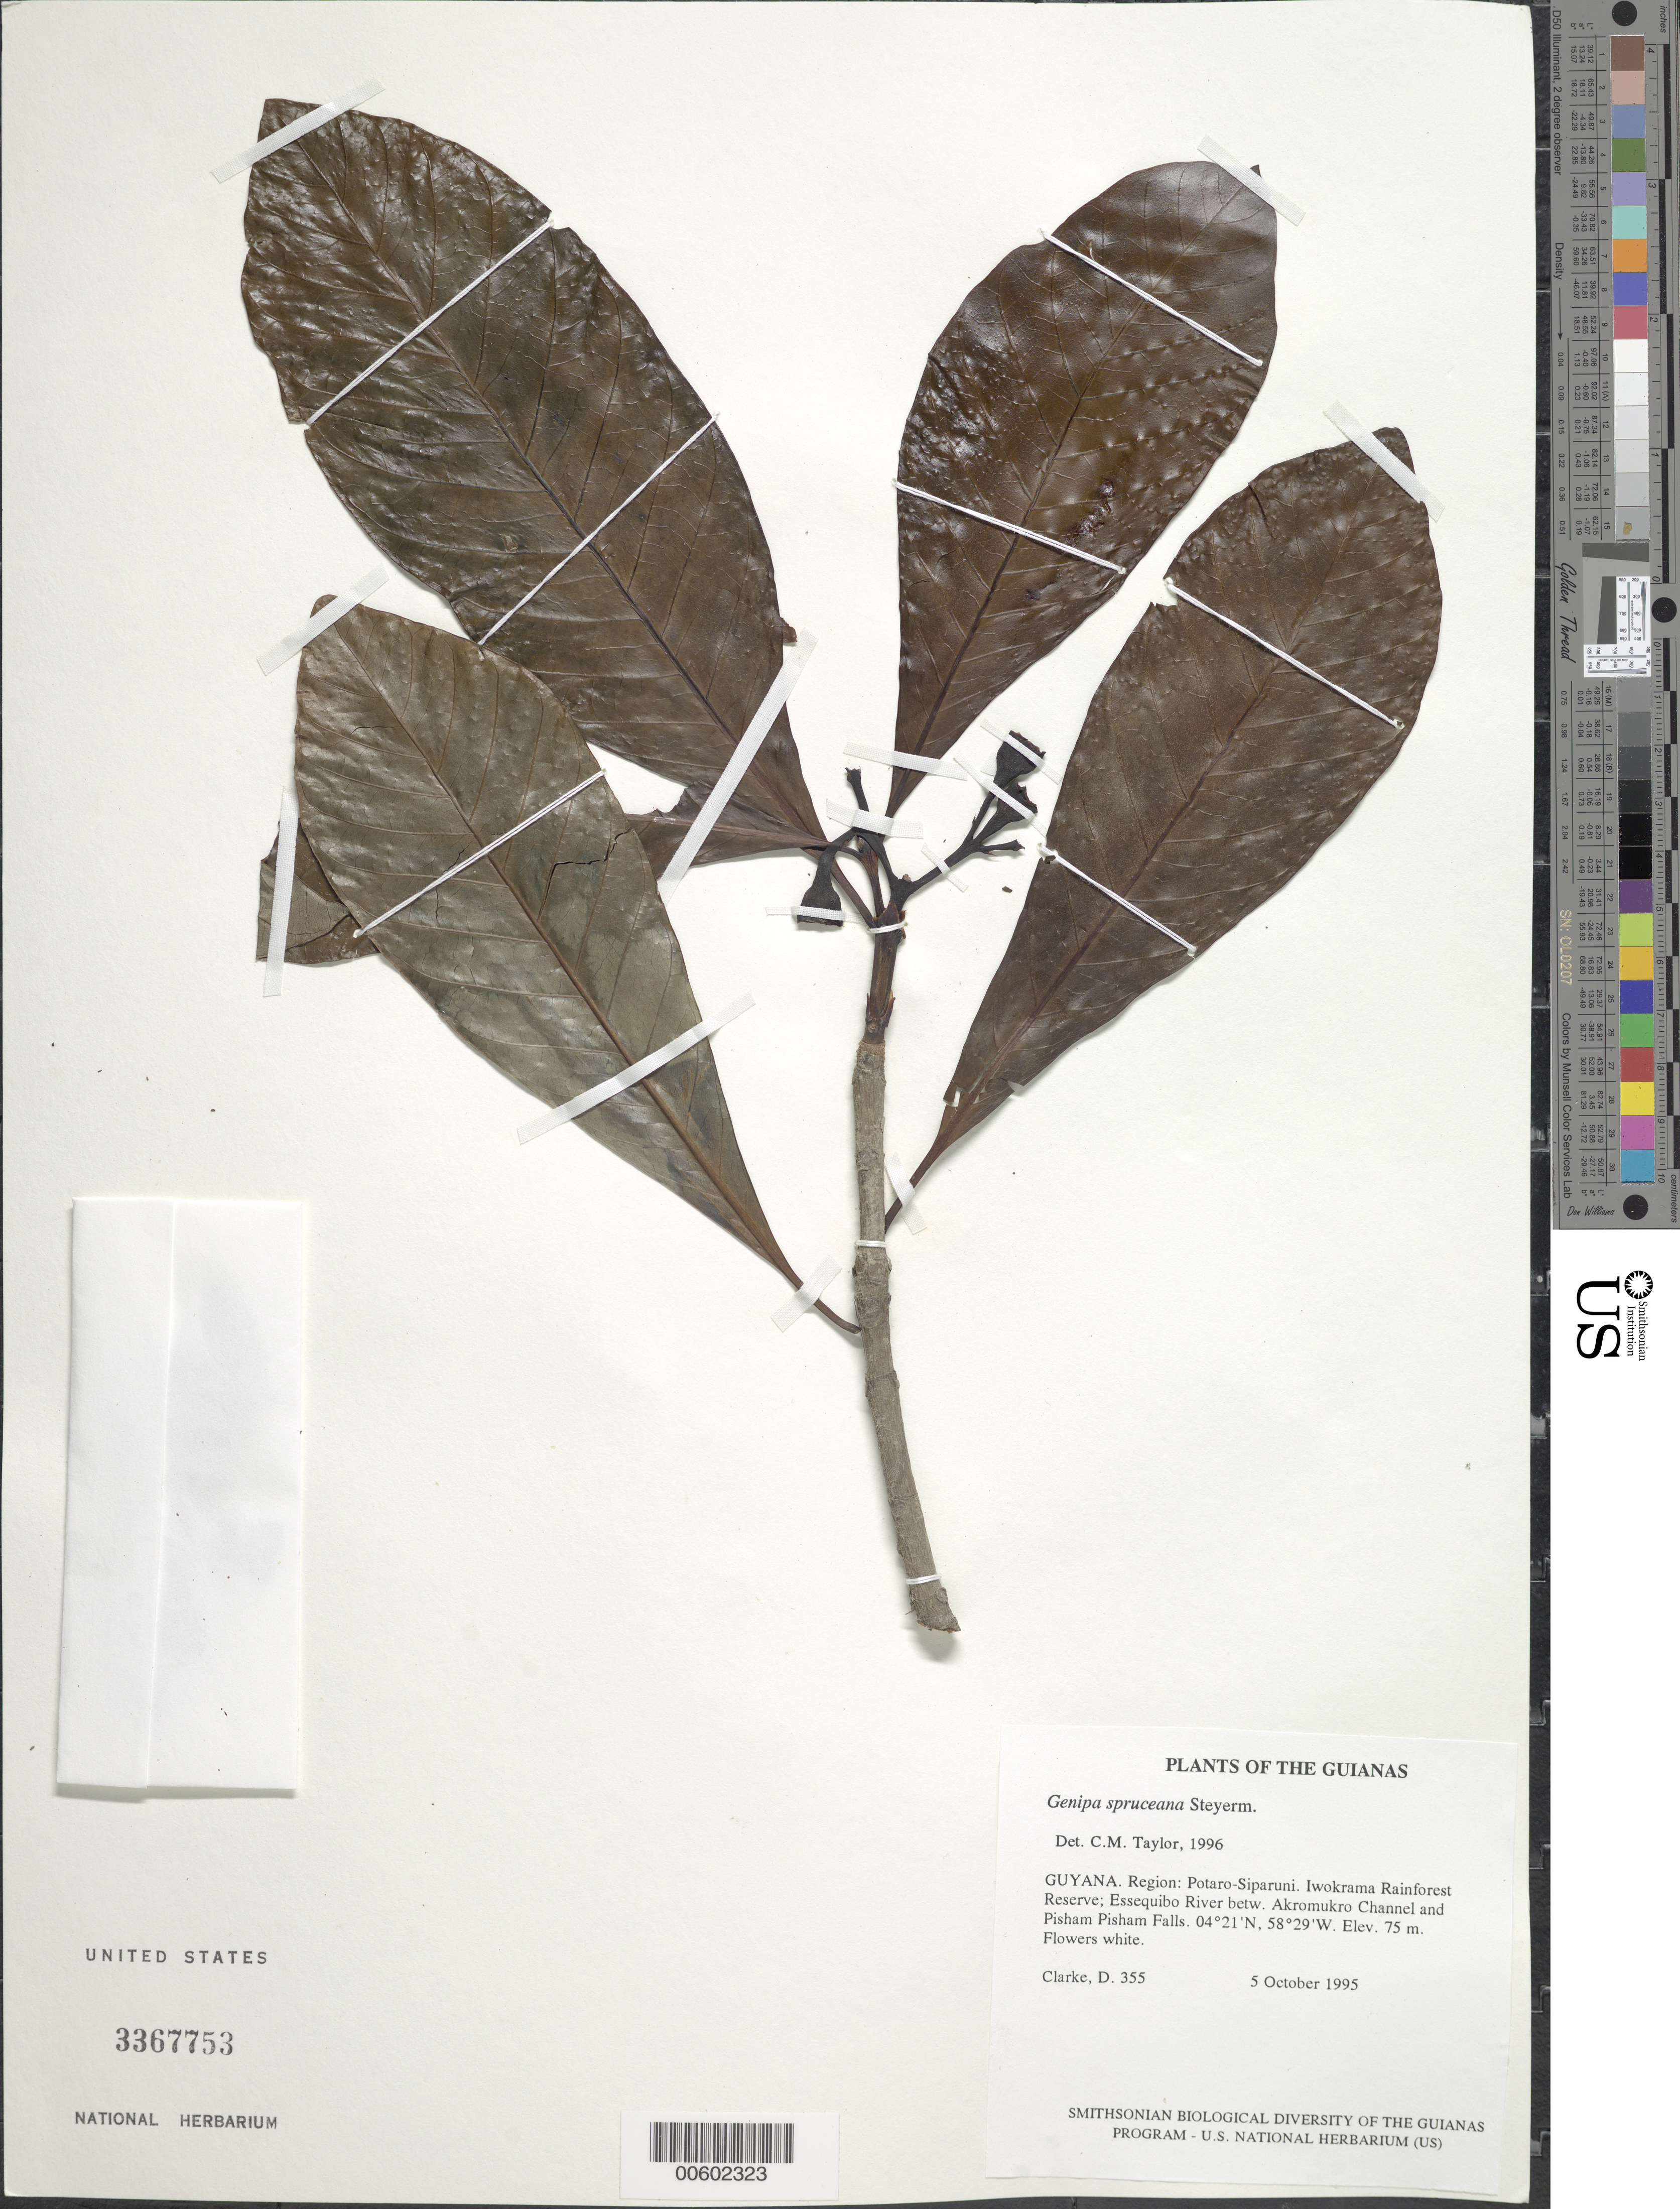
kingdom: Plantae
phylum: Tracheophyta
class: Magnoliopsida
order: Gentianales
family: Rubiaceae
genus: Genipa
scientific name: Genipa spruceana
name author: Steyerm.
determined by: Taylor, Charlotte M.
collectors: H. D. Clarke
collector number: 355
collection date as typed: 5 October 1995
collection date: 1995-10-05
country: Guyana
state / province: Potaro-Siparuni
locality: Iwokrama Rainforest Reserve; Essequibo River betw. Akromukro Channel and Pisham Pisham Falls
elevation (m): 75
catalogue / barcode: US 3367753